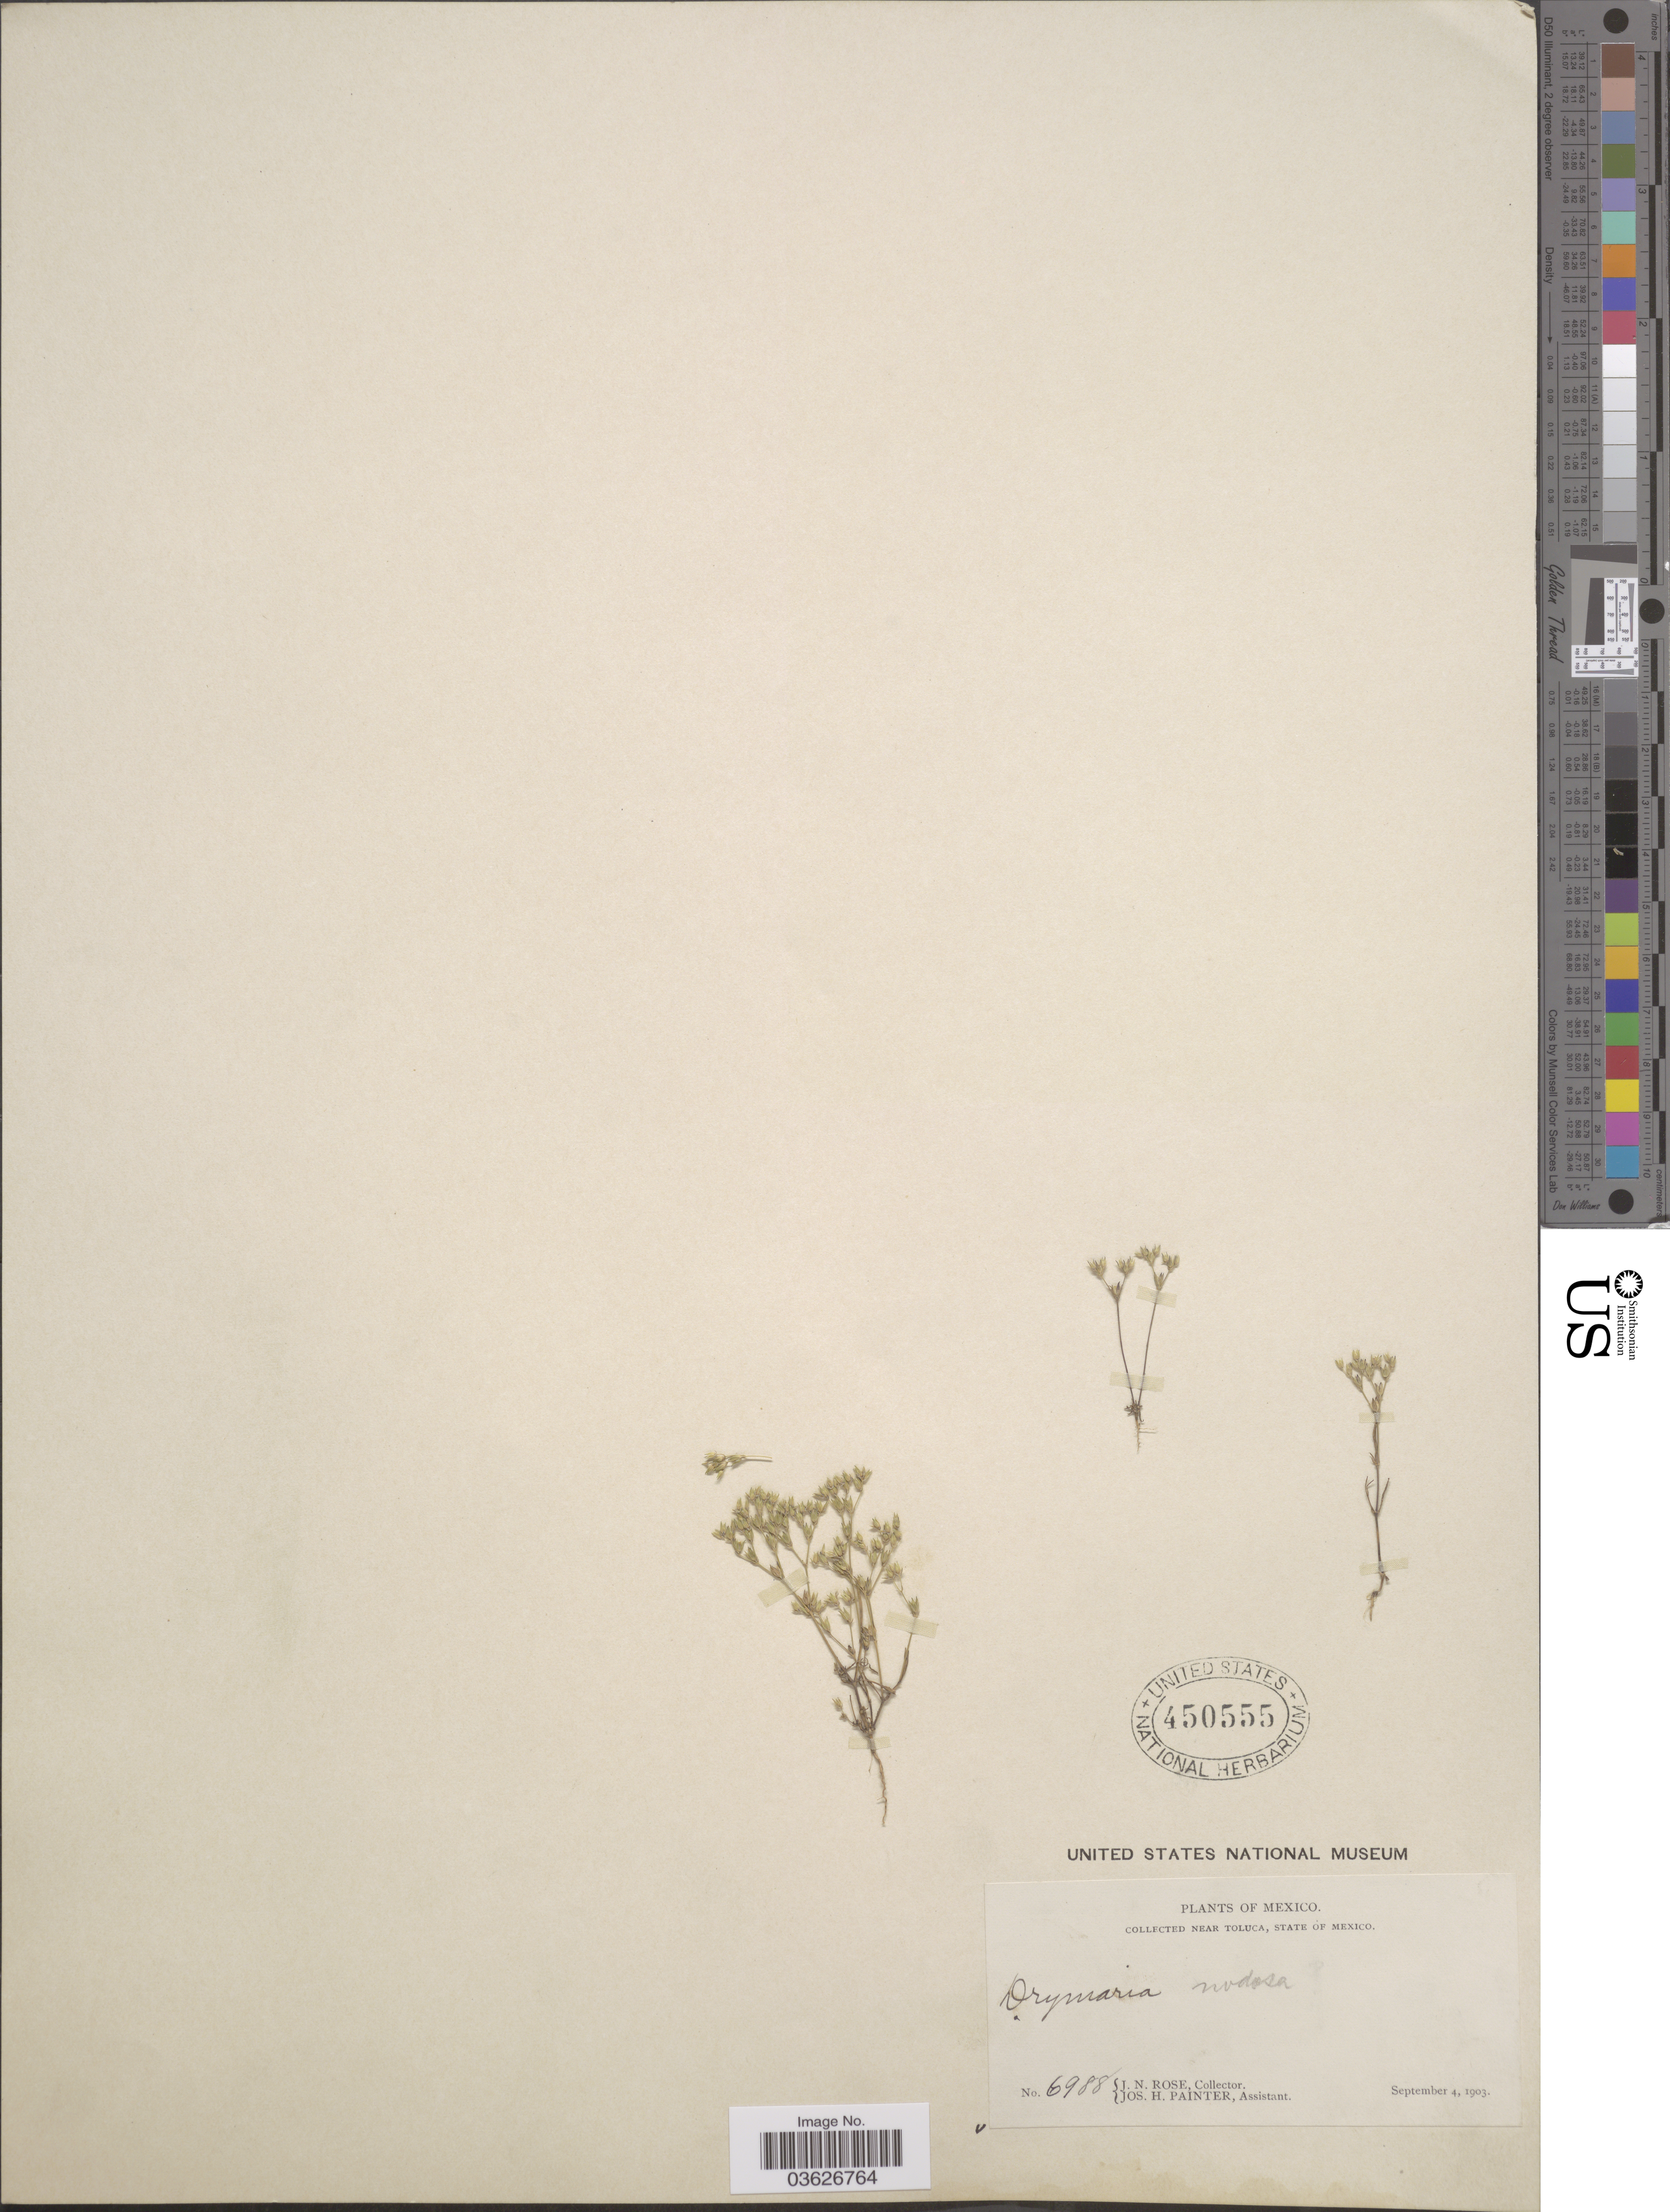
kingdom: Plantae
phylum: Tracheophyta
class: Magnoliopsida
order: Caryophyllales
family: Caryophyllaceae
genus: Drymaria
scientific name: Drymaria leptophylla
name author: (Cham.) Fenzl ex Rohrb.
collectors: J. N. Rose & J. H. Painter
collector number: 6988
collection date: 1903-09-04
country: Mexico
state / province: México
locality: Near Toluca.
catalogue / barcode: US 450555